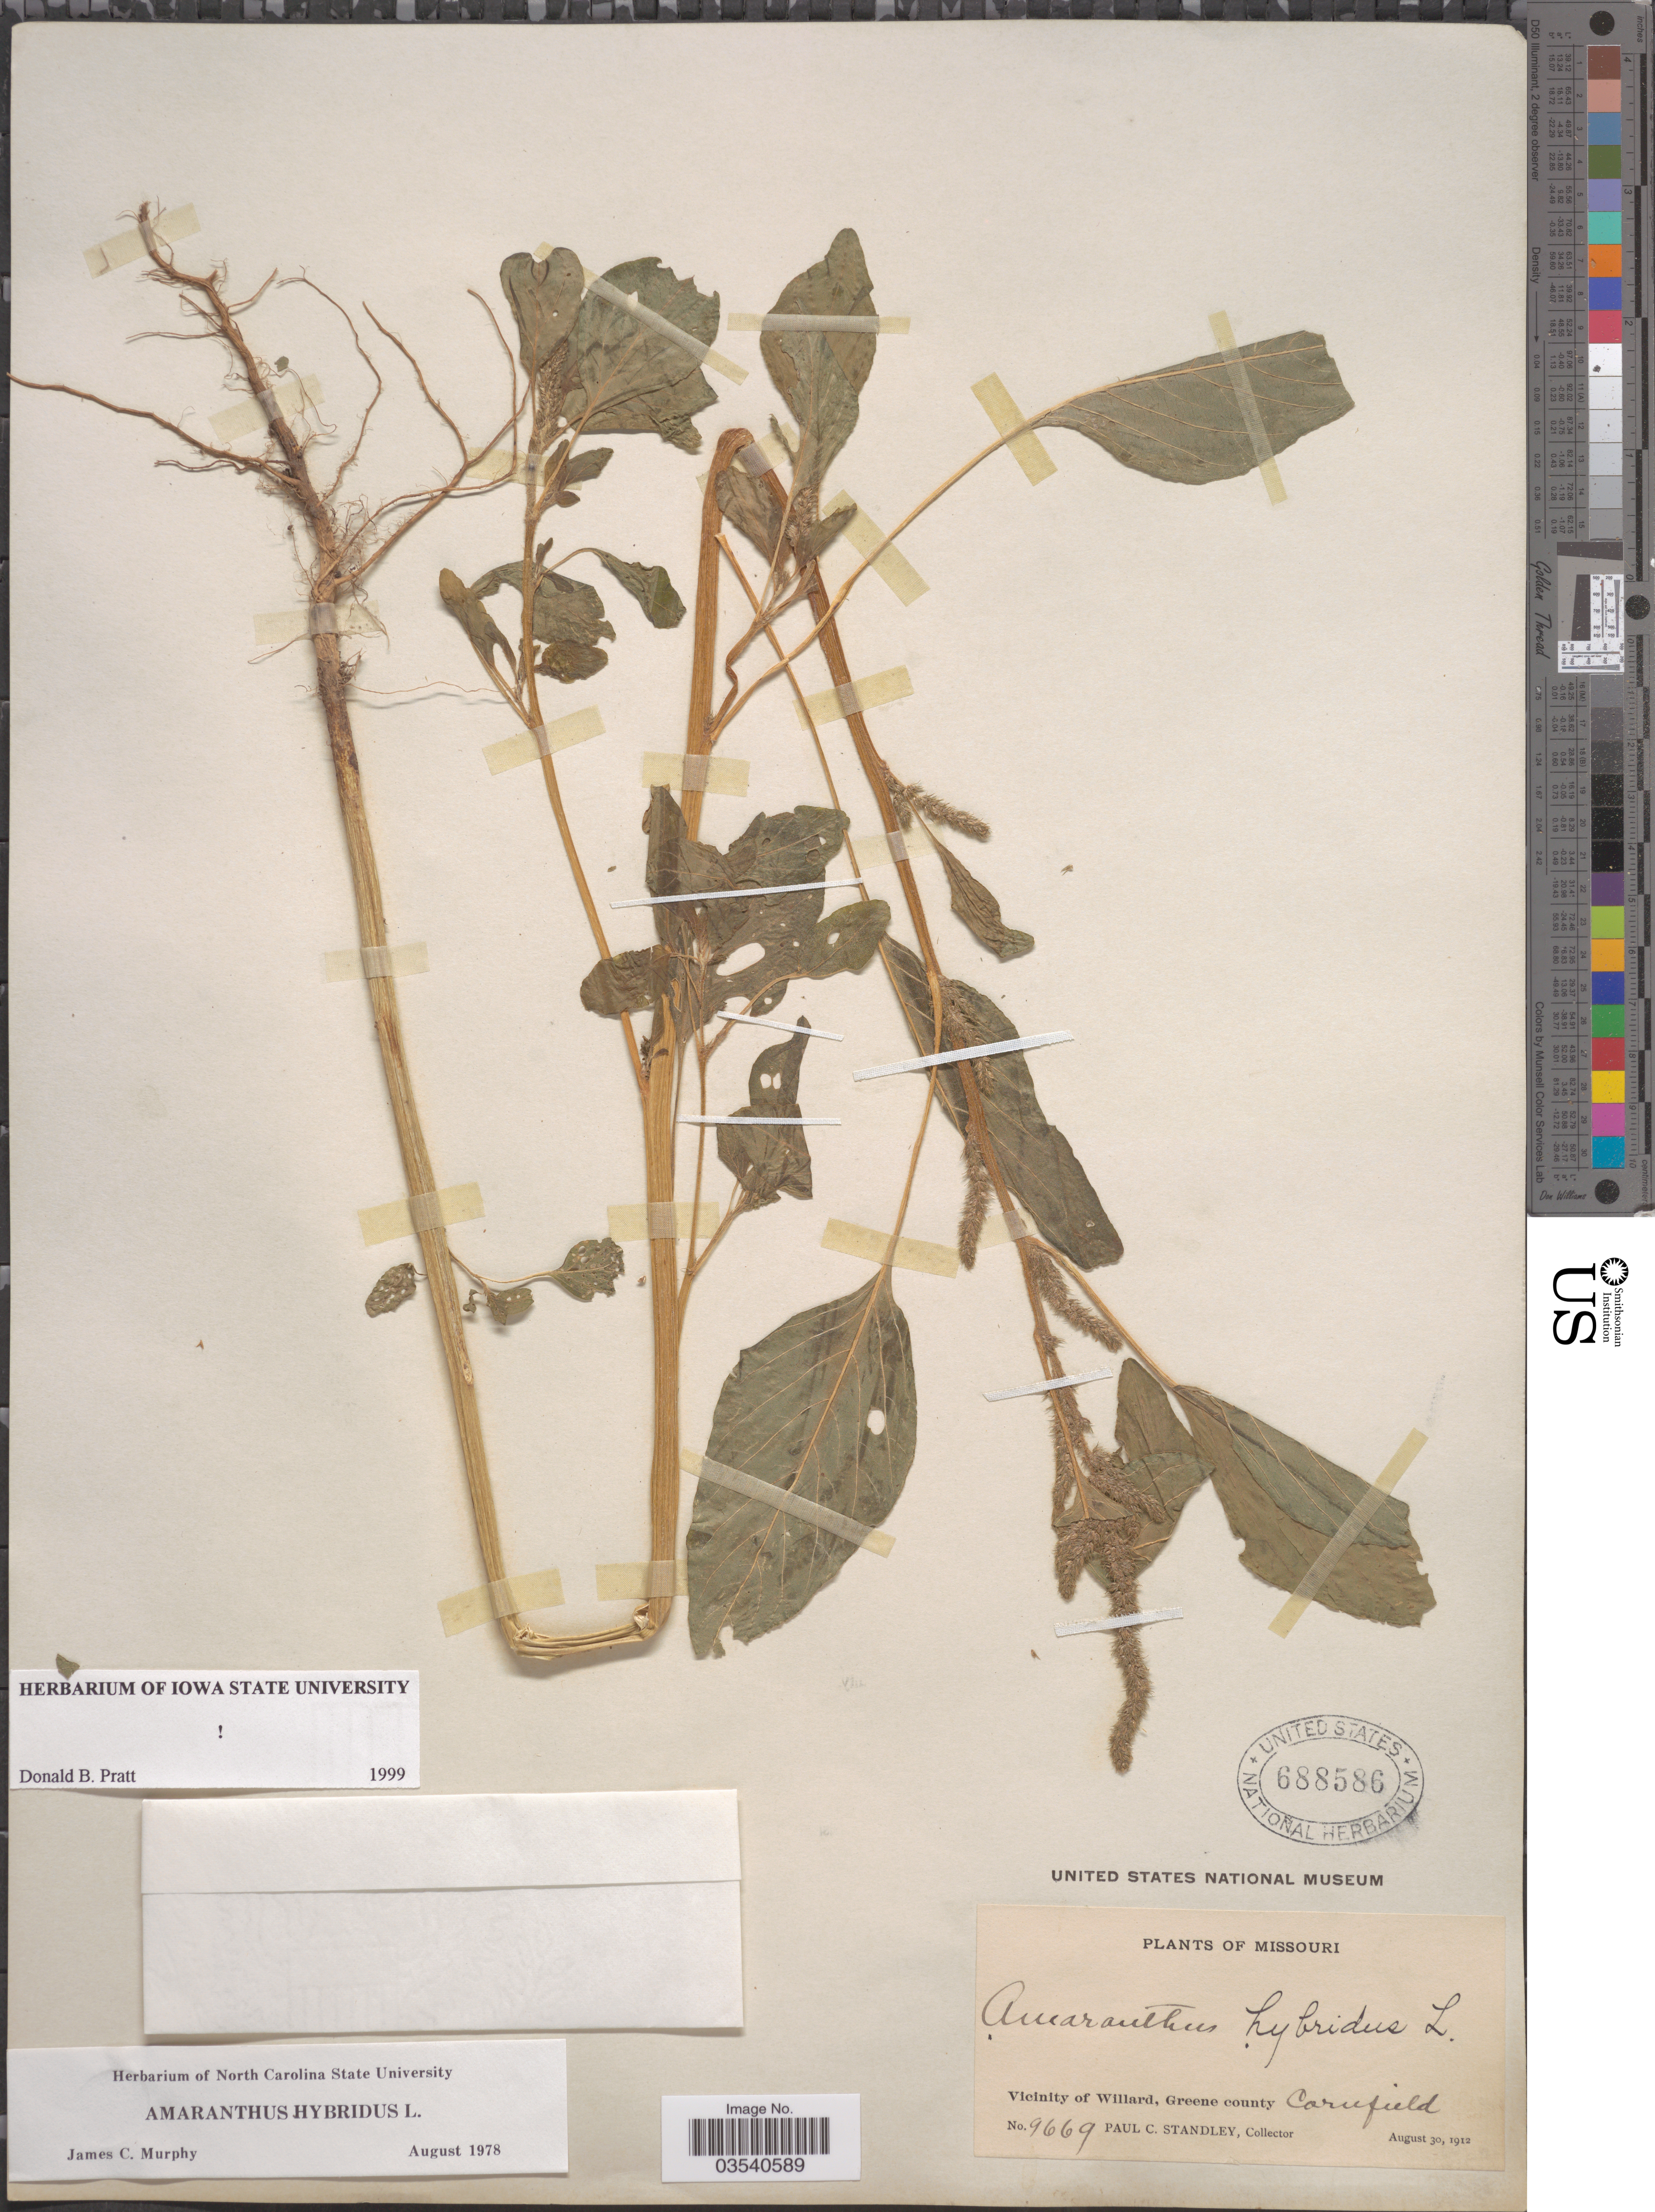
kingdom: Plantae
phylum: Tracheophyta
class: Magnoliopsida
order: Caryophyllales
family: Amaranthaceae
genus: Amaranthus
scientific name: Amaranthus hybridus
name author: L.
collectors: P. C. Standley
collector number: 9669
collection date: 1912-08-30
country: United States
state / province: Missouri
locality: Vicinity of Willard, Greene county. Cornfield.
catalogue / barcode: US 688586